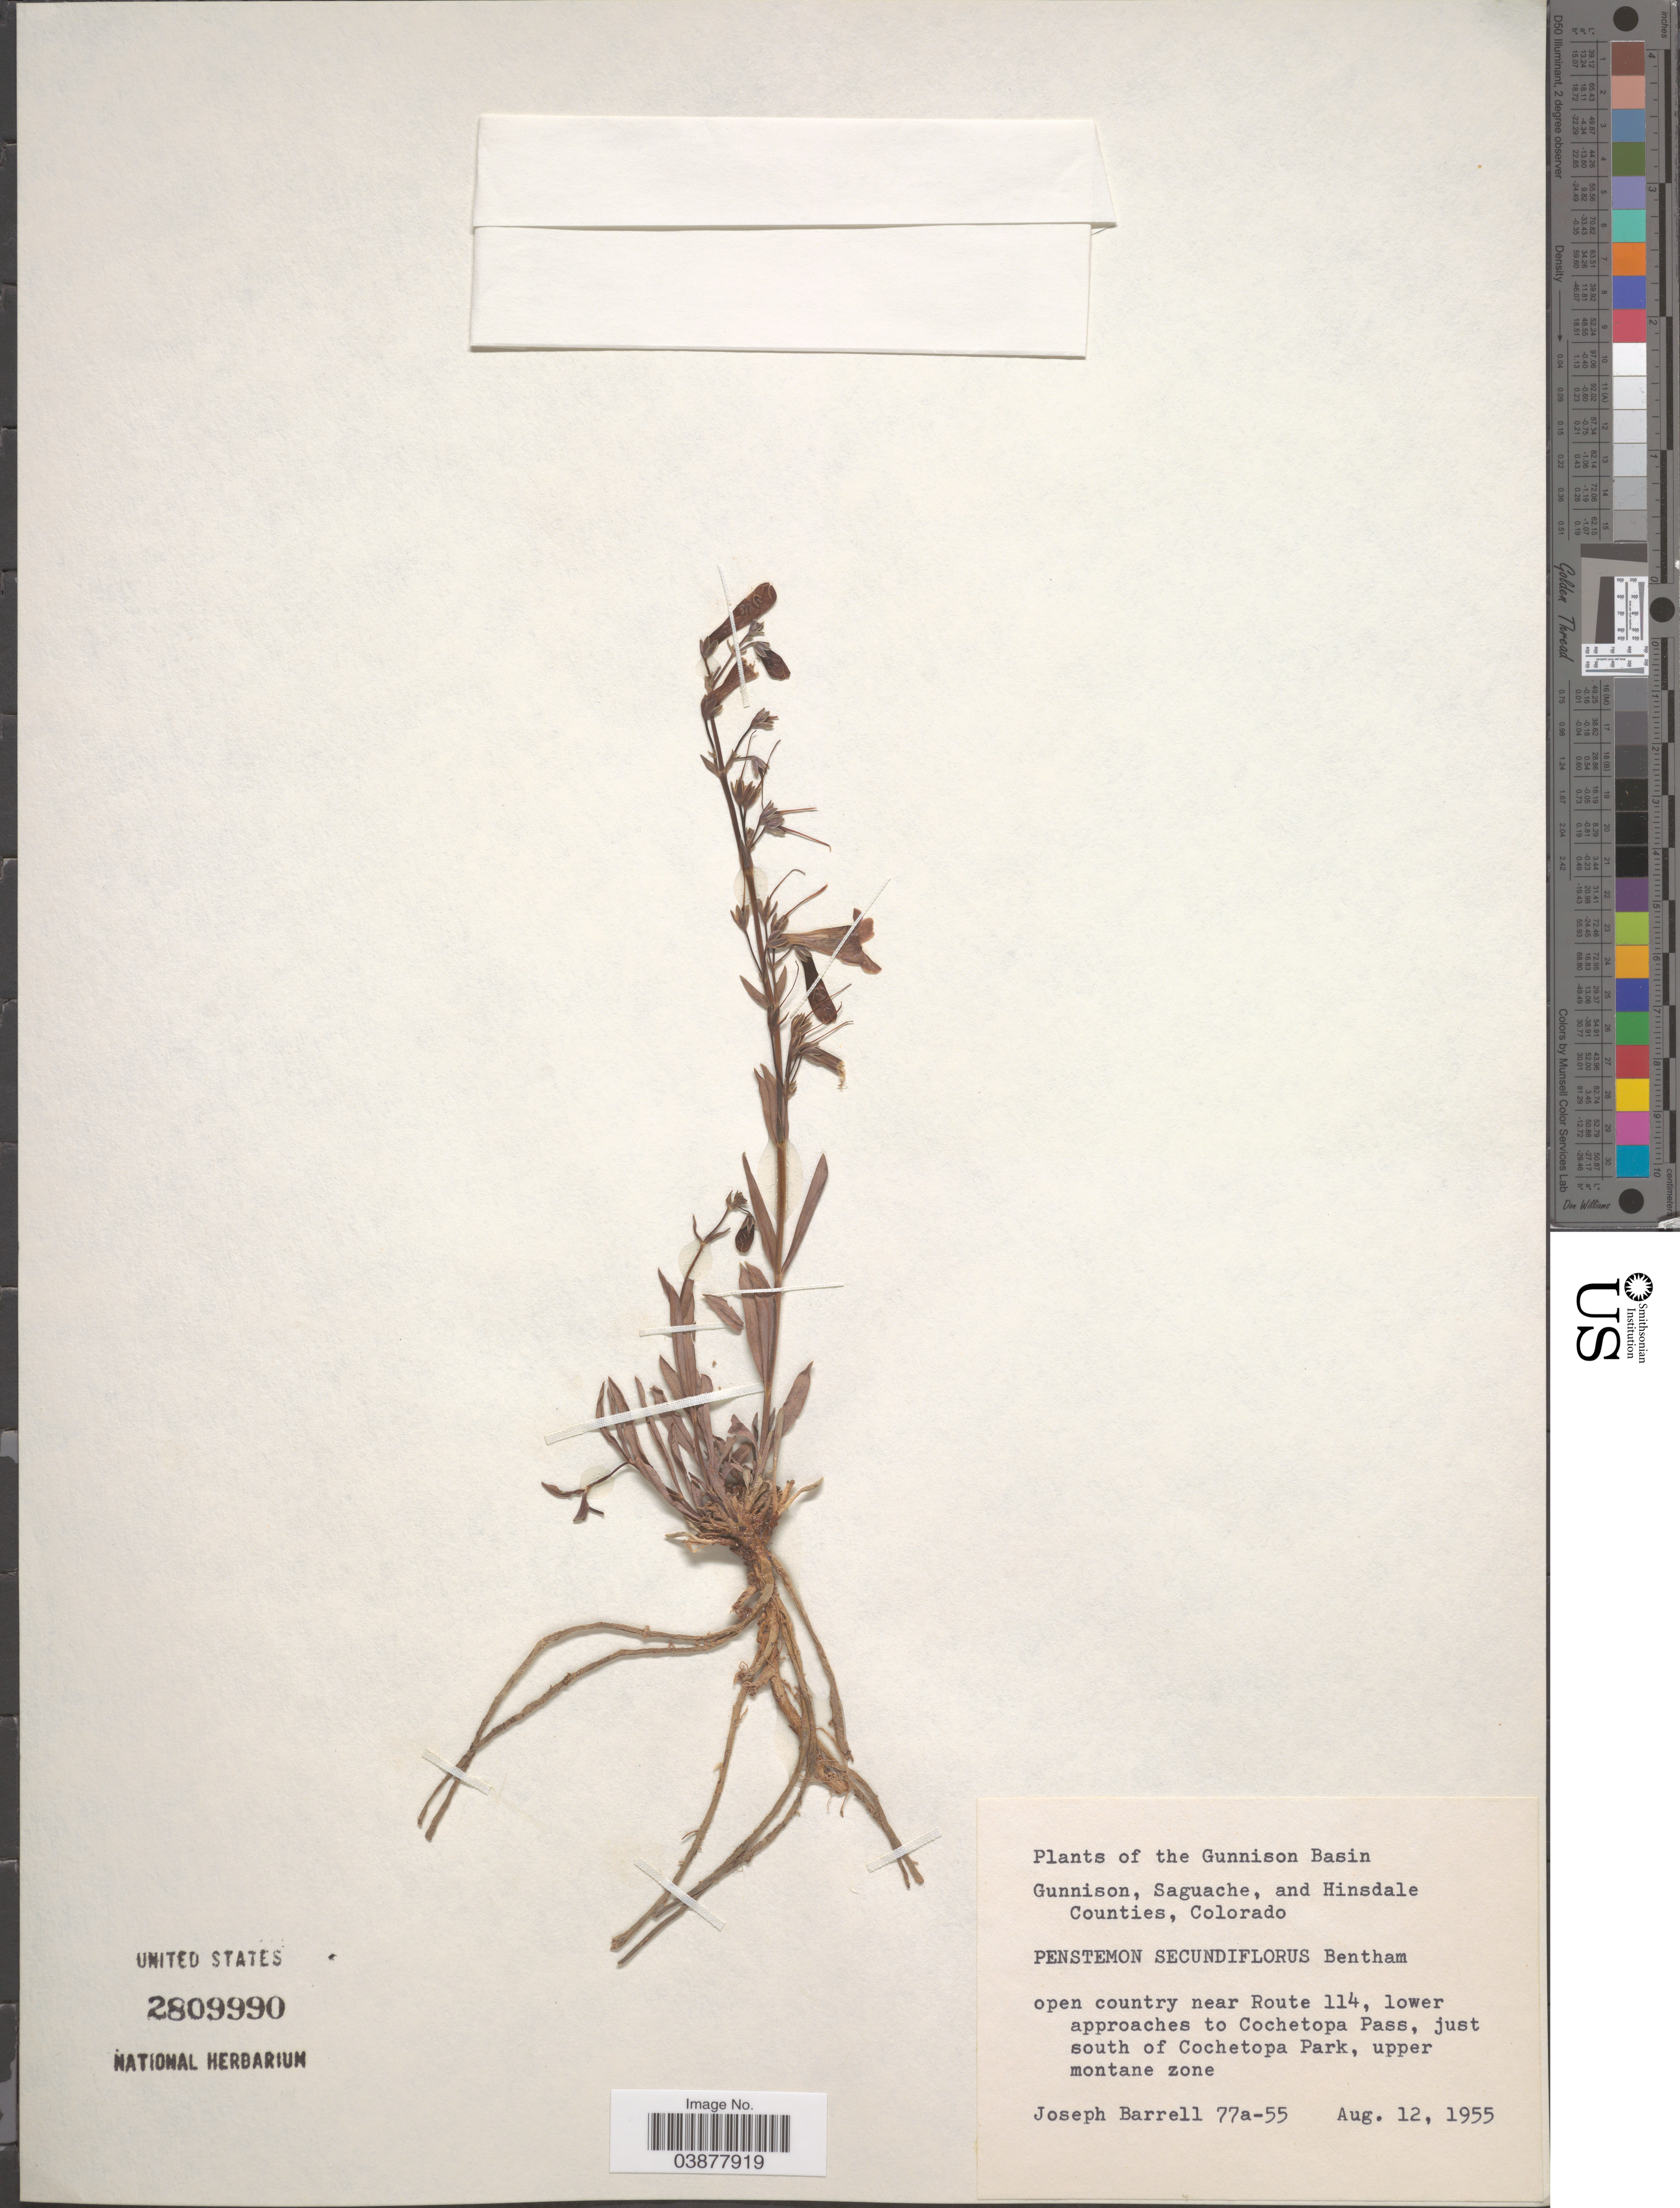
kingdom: Plantae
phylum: Tracheophyta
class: Magnoliopsida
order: Lamiales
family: Plantaginaceae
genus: Penstemon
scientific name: Penstemon secundiflorus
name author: Benth.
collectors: J. Barrell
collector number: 77a-55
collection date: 1955-08-12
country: United States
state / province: Colorado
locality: The Gunnison Basin. Open country near Route 114, lower approaches to Cochetopa Pass, just south of Cochetopa Park, upper montane zone.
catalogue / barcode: US 2809990